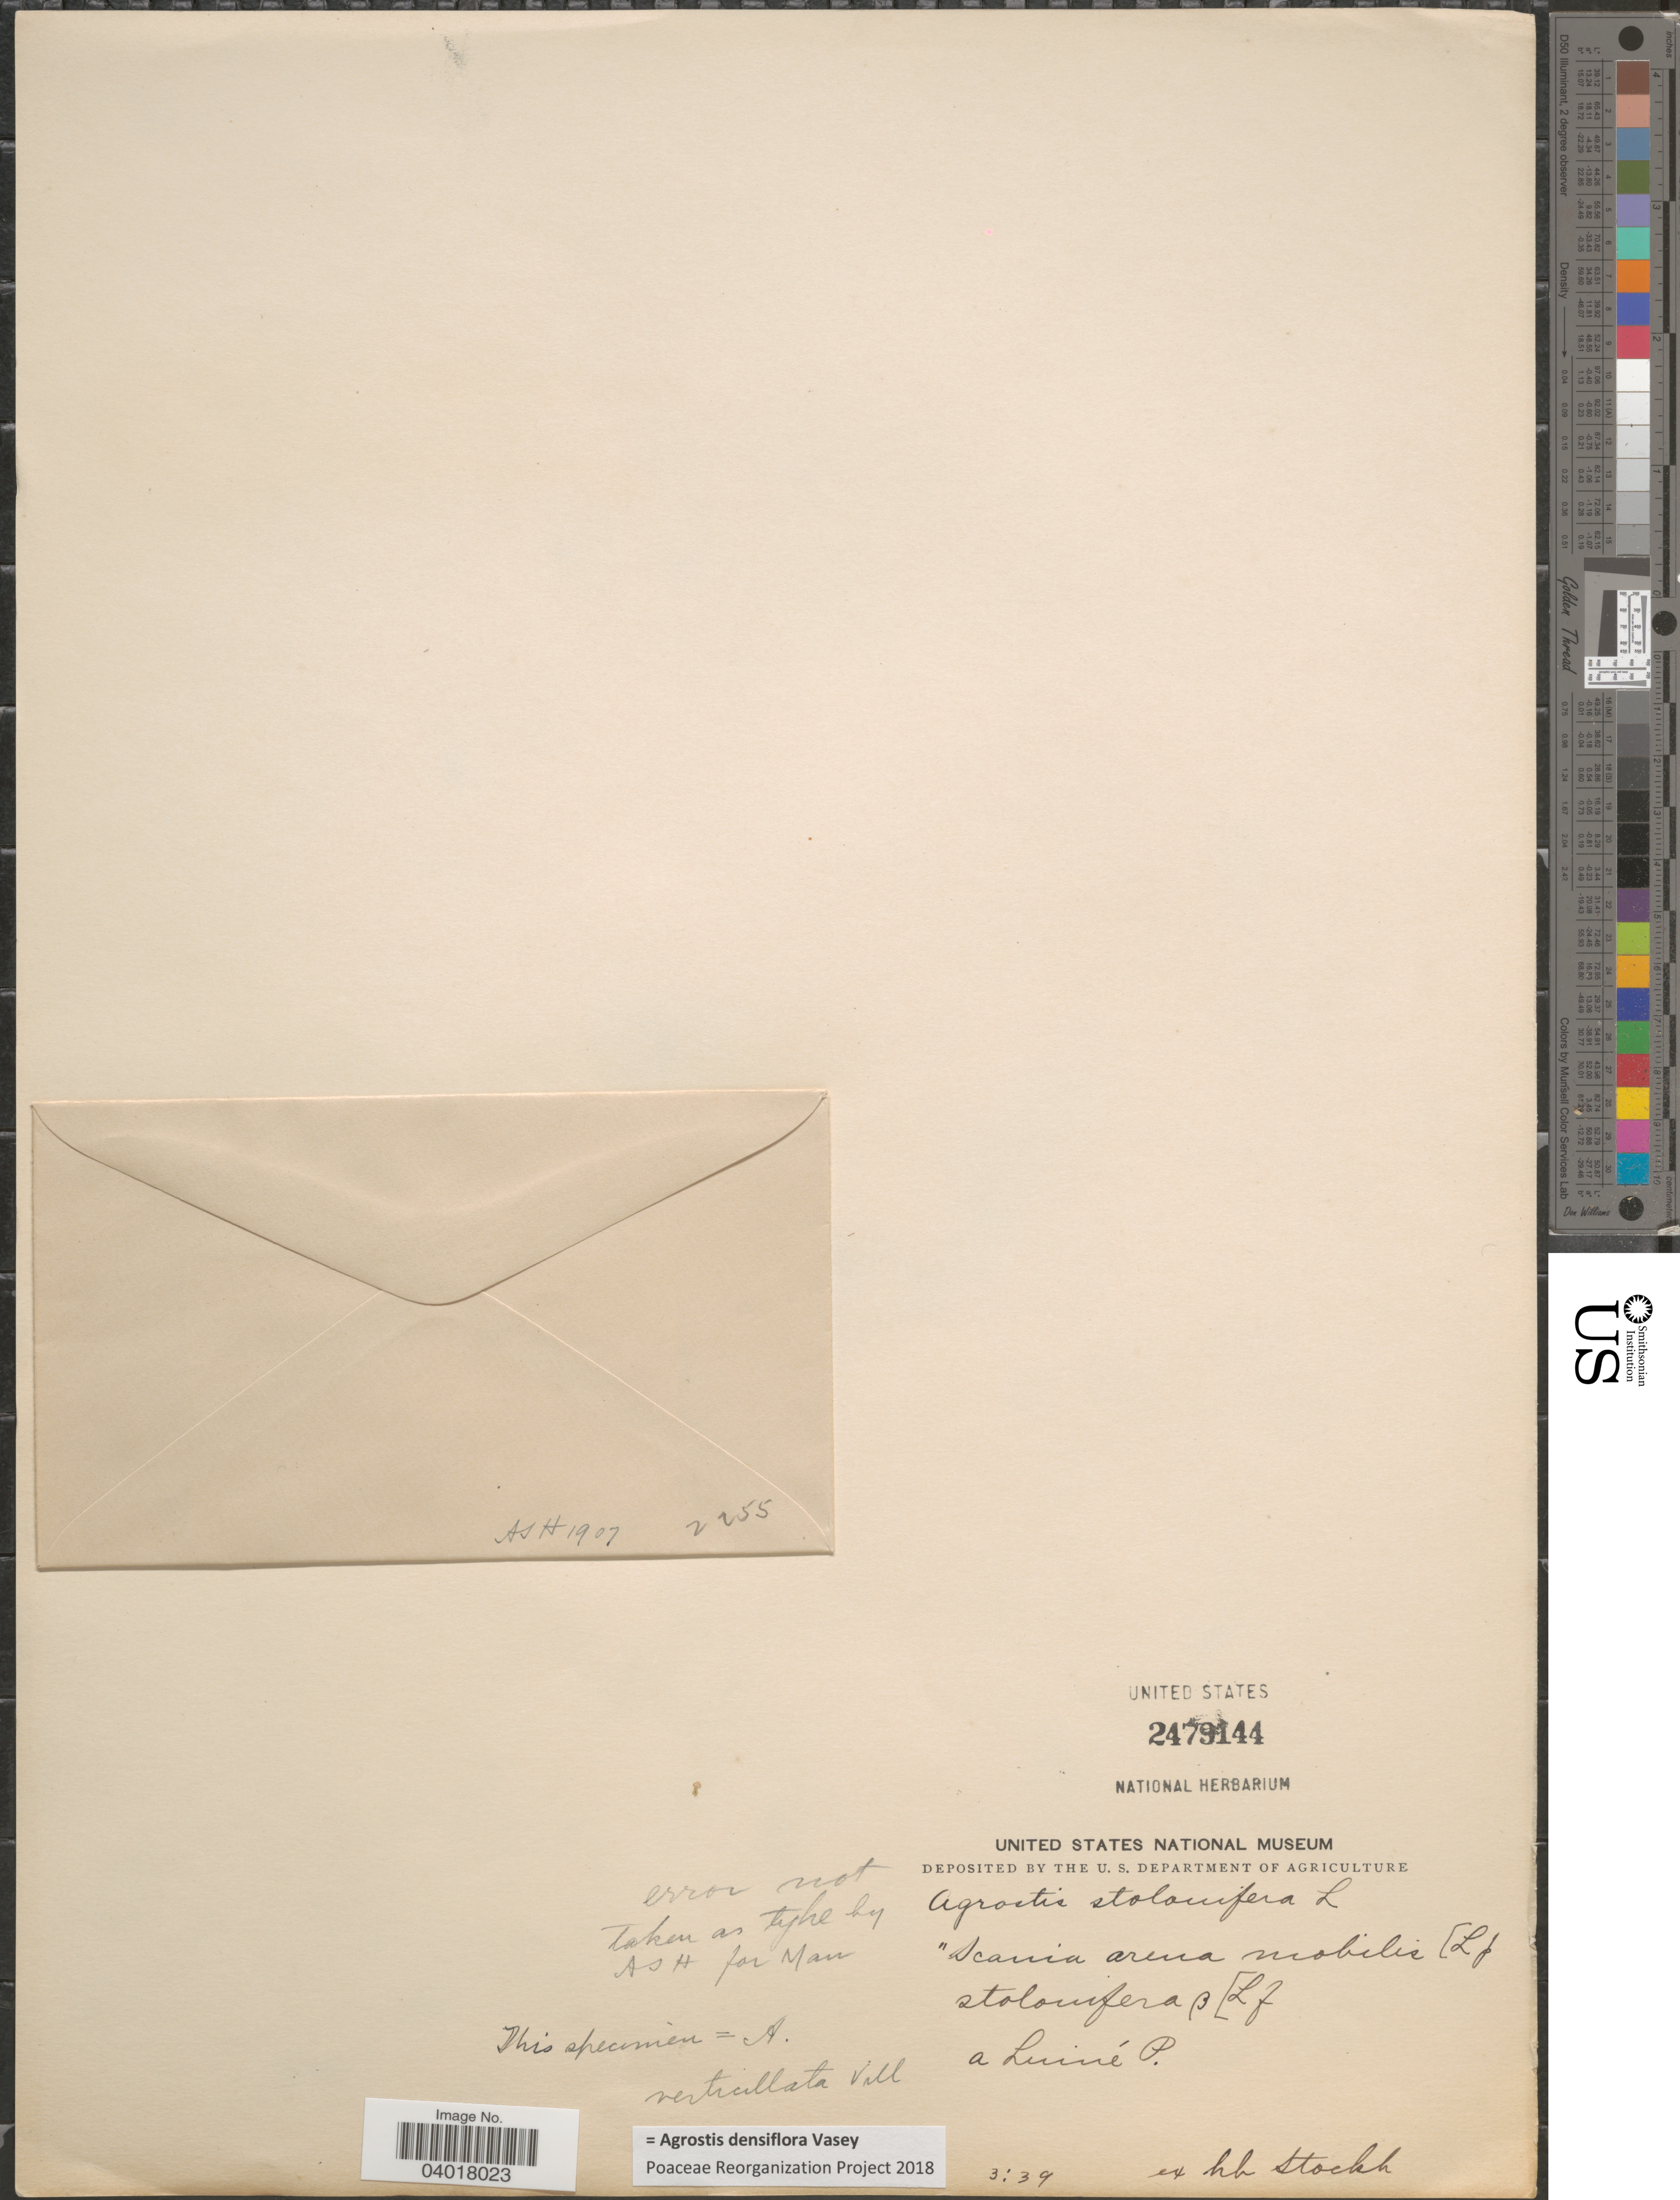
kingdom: Plantae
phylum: Tracheophyta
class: Liliopsida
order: Poales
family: Poaceae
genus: Agrostis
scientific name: Agrostis densiflora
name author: Vasey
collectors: ex herb. Stockholm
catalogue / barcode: US 2479144